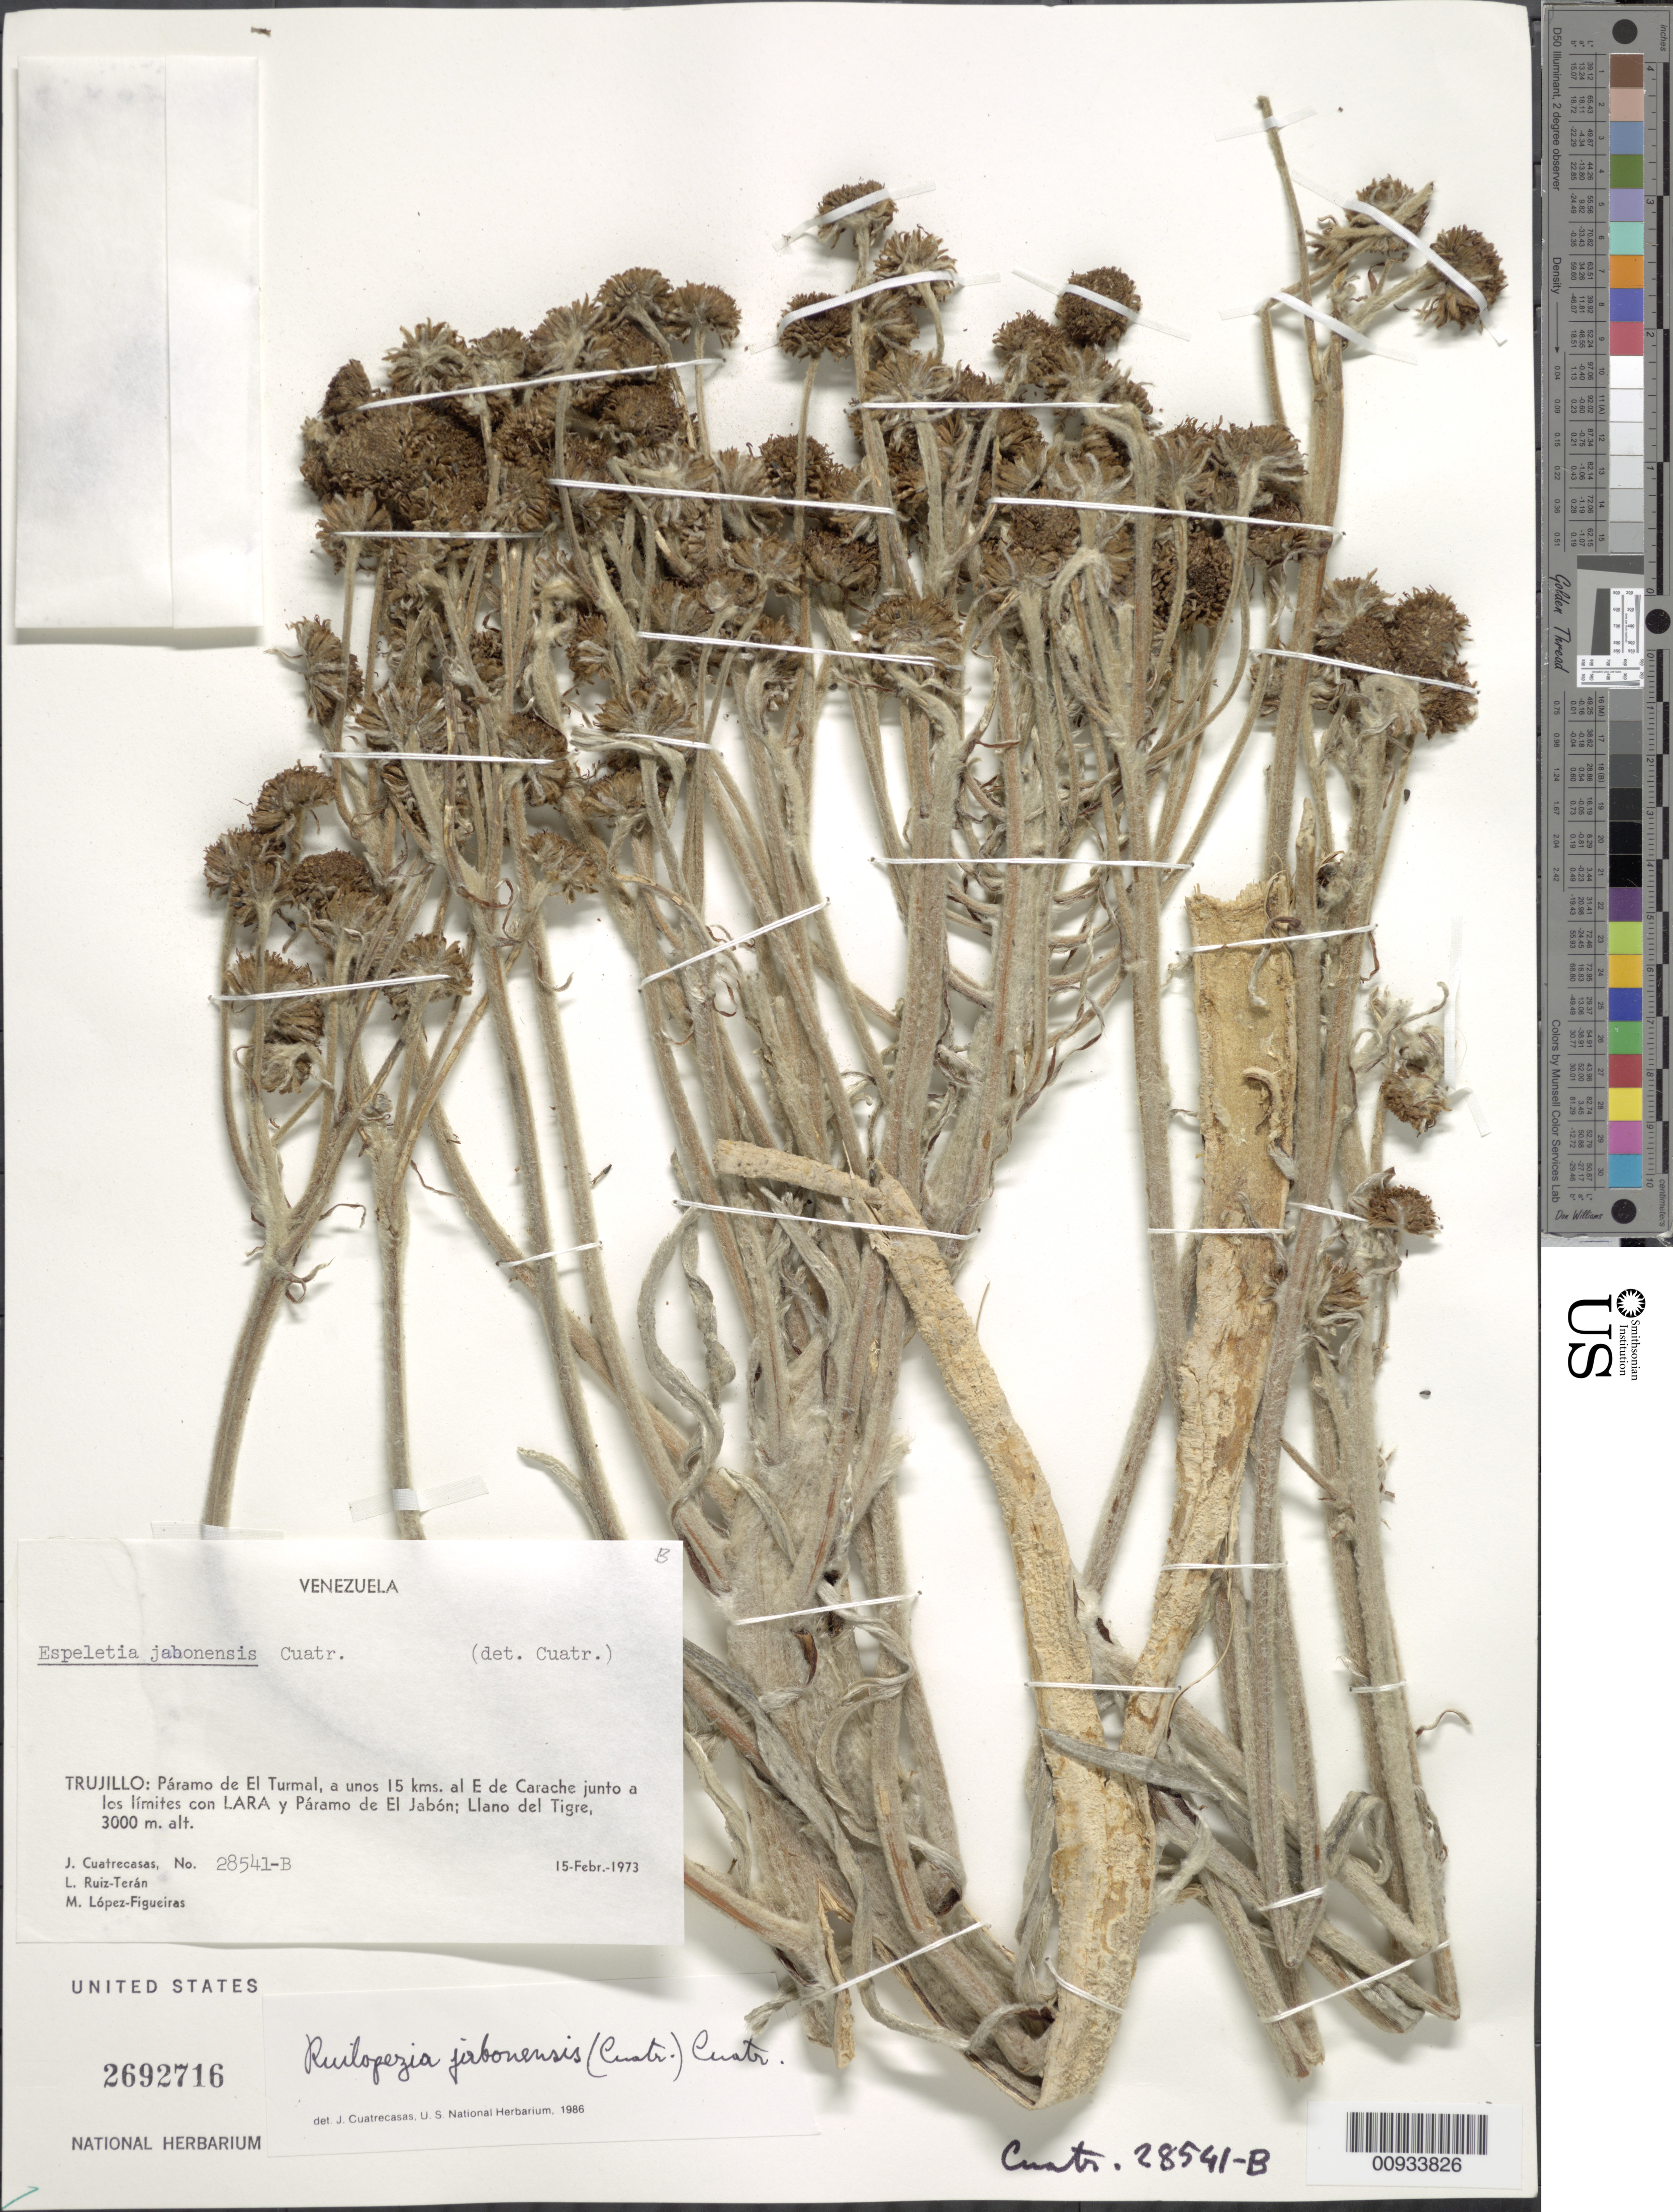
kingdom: Plantae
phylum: Tracheophyta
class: Magnoliopsida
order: Asterales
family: Asteraceae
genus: Ruilopezia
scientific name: Ruilopezia jabonensis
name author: (Cuatrec.) Cuatrec.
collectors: J. Cuatrecasas, L. E. Ruíz-Terán & M. López Figueiras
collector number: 28541-B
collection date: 1973-02-15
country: Venezuela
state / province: Trujillo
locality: Paramo de El Turmal, a unos 15 kms al E de Carache junto a los limites con Lara y Paramo de El Jabon, Llano del Tigre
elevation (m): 3000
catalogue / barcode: US 2692716